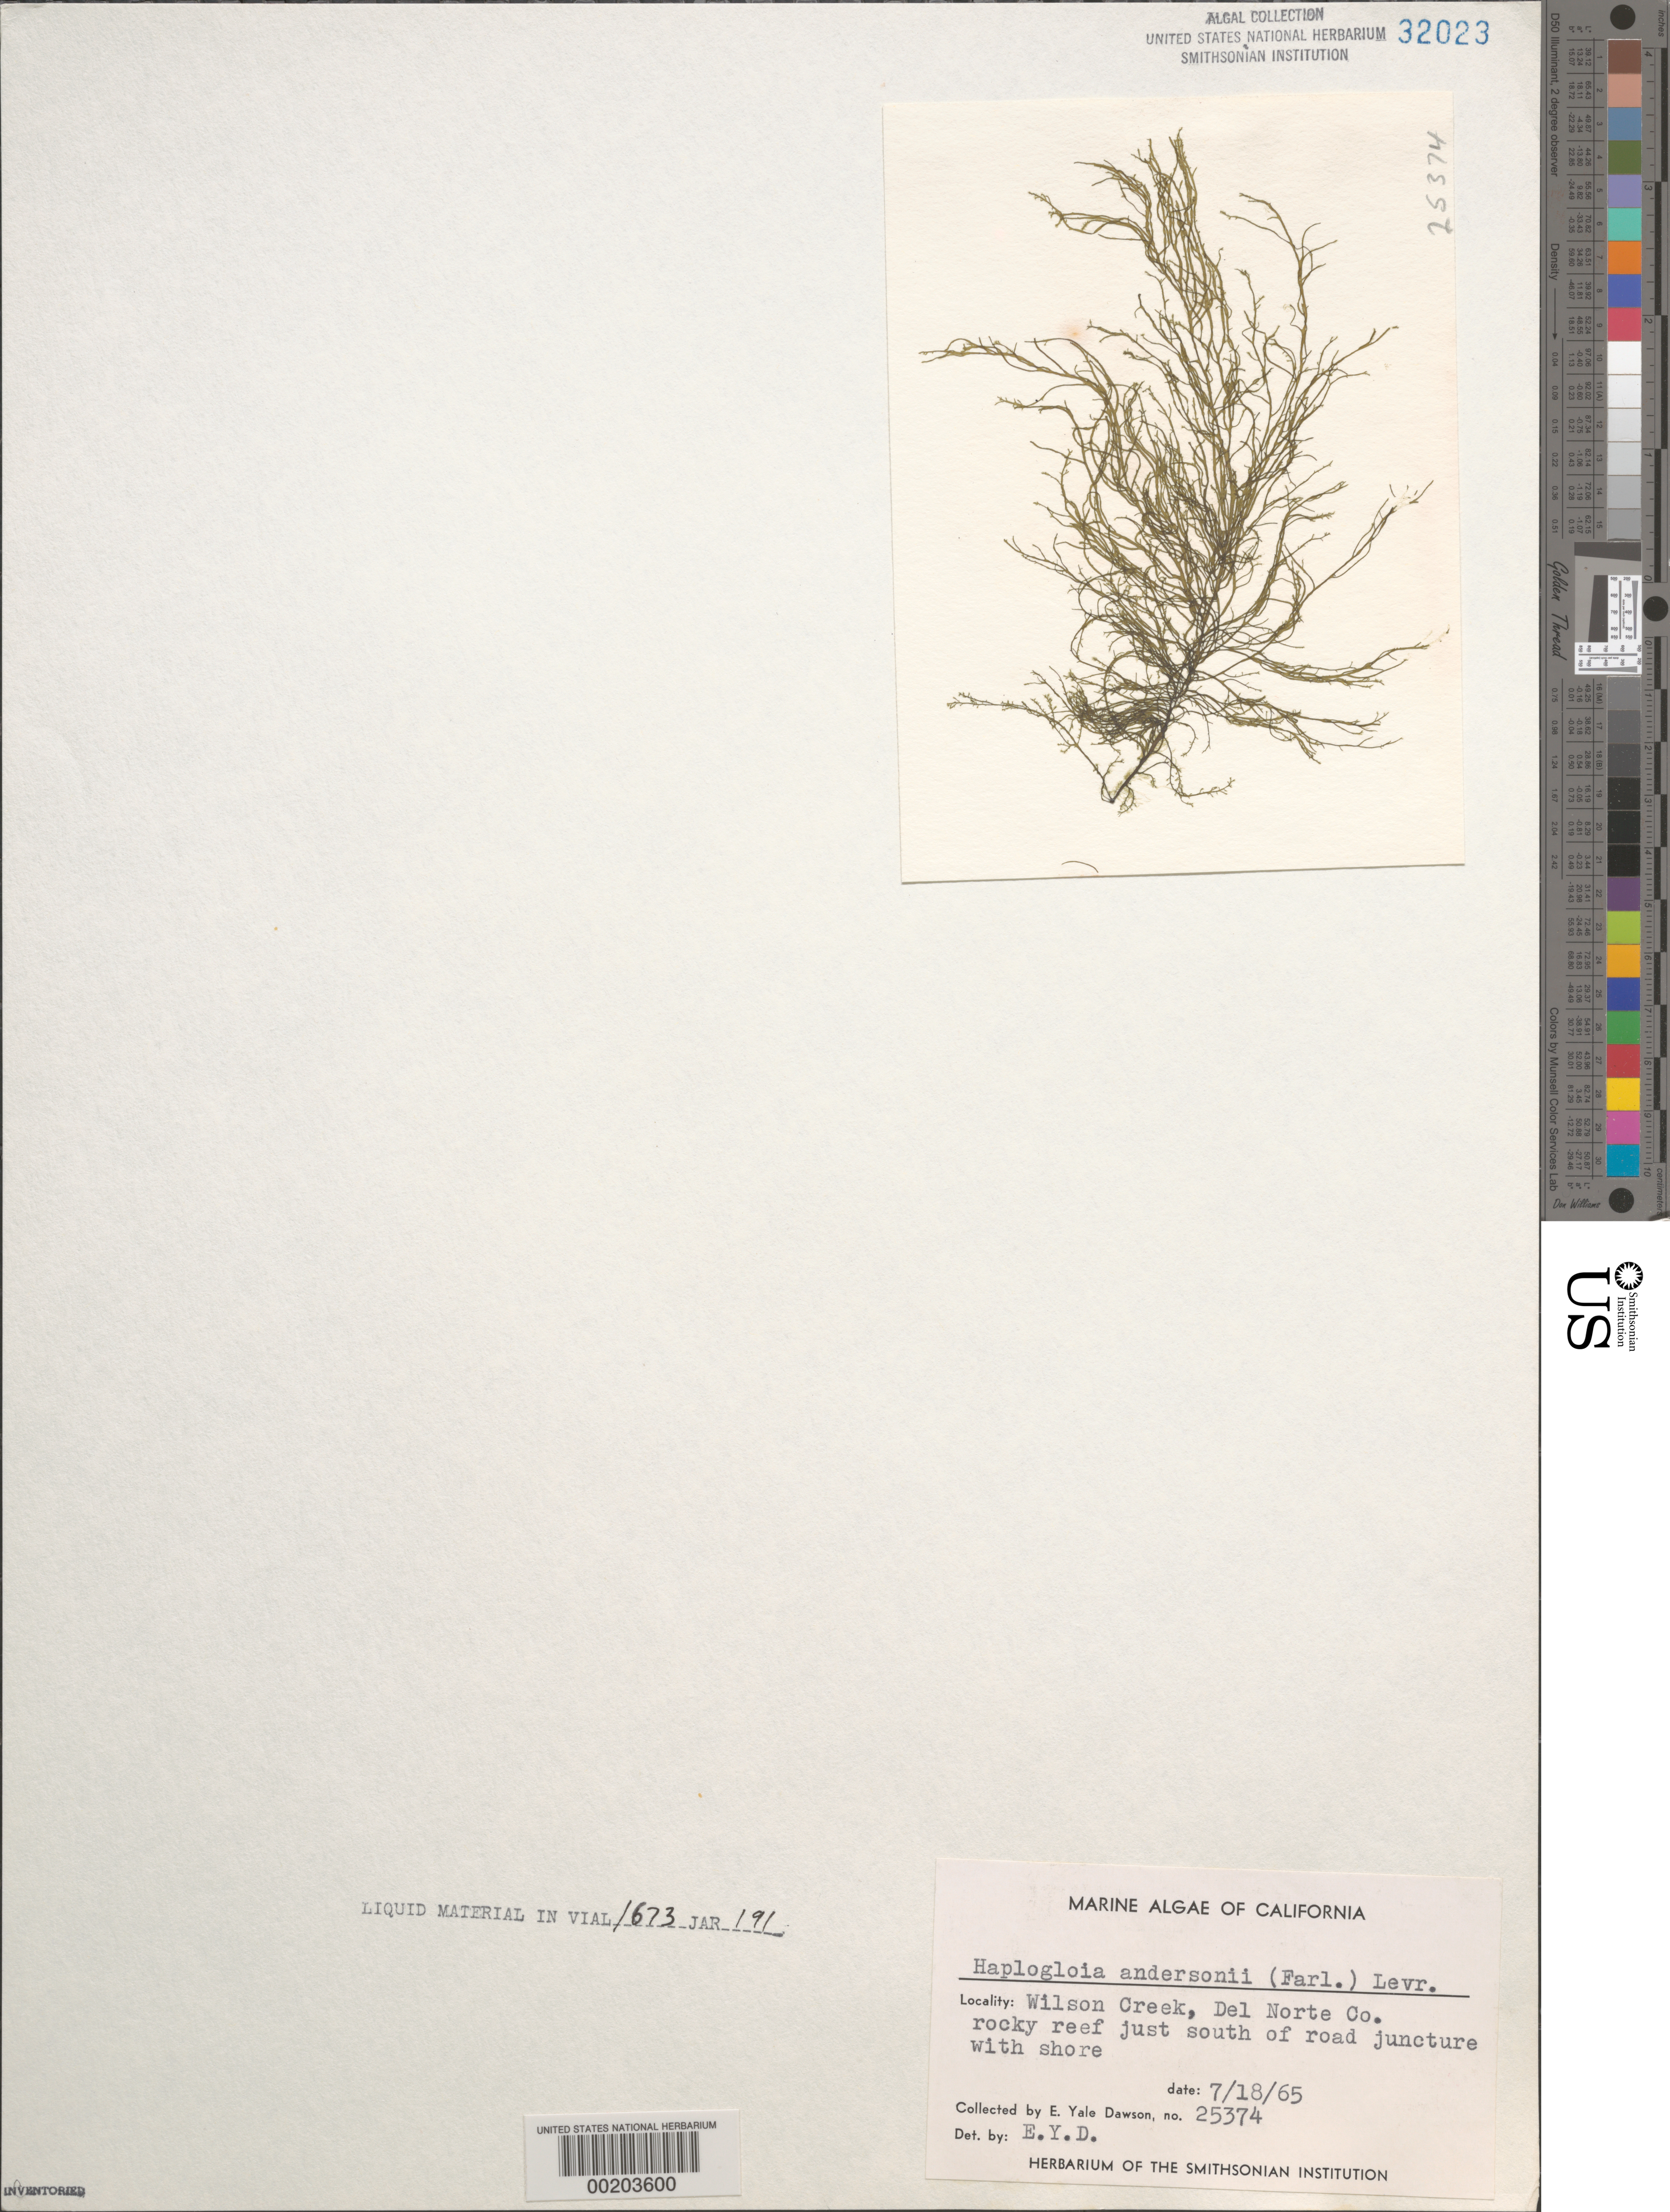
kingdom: Chromista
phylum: Ochrophyta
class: Phaeophyceae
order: Ectocarpales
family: Chordariaceae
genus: Haplogloia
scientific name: Haplogloia andersonii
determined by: Dawson, E. Y.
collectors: E. Y. Dawson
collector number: EYD 25374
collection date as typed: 18 Jul 1965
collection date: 1965-07-18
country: United States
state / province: California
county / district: Del Norte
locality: Wilson Creek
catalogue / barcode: US 32023